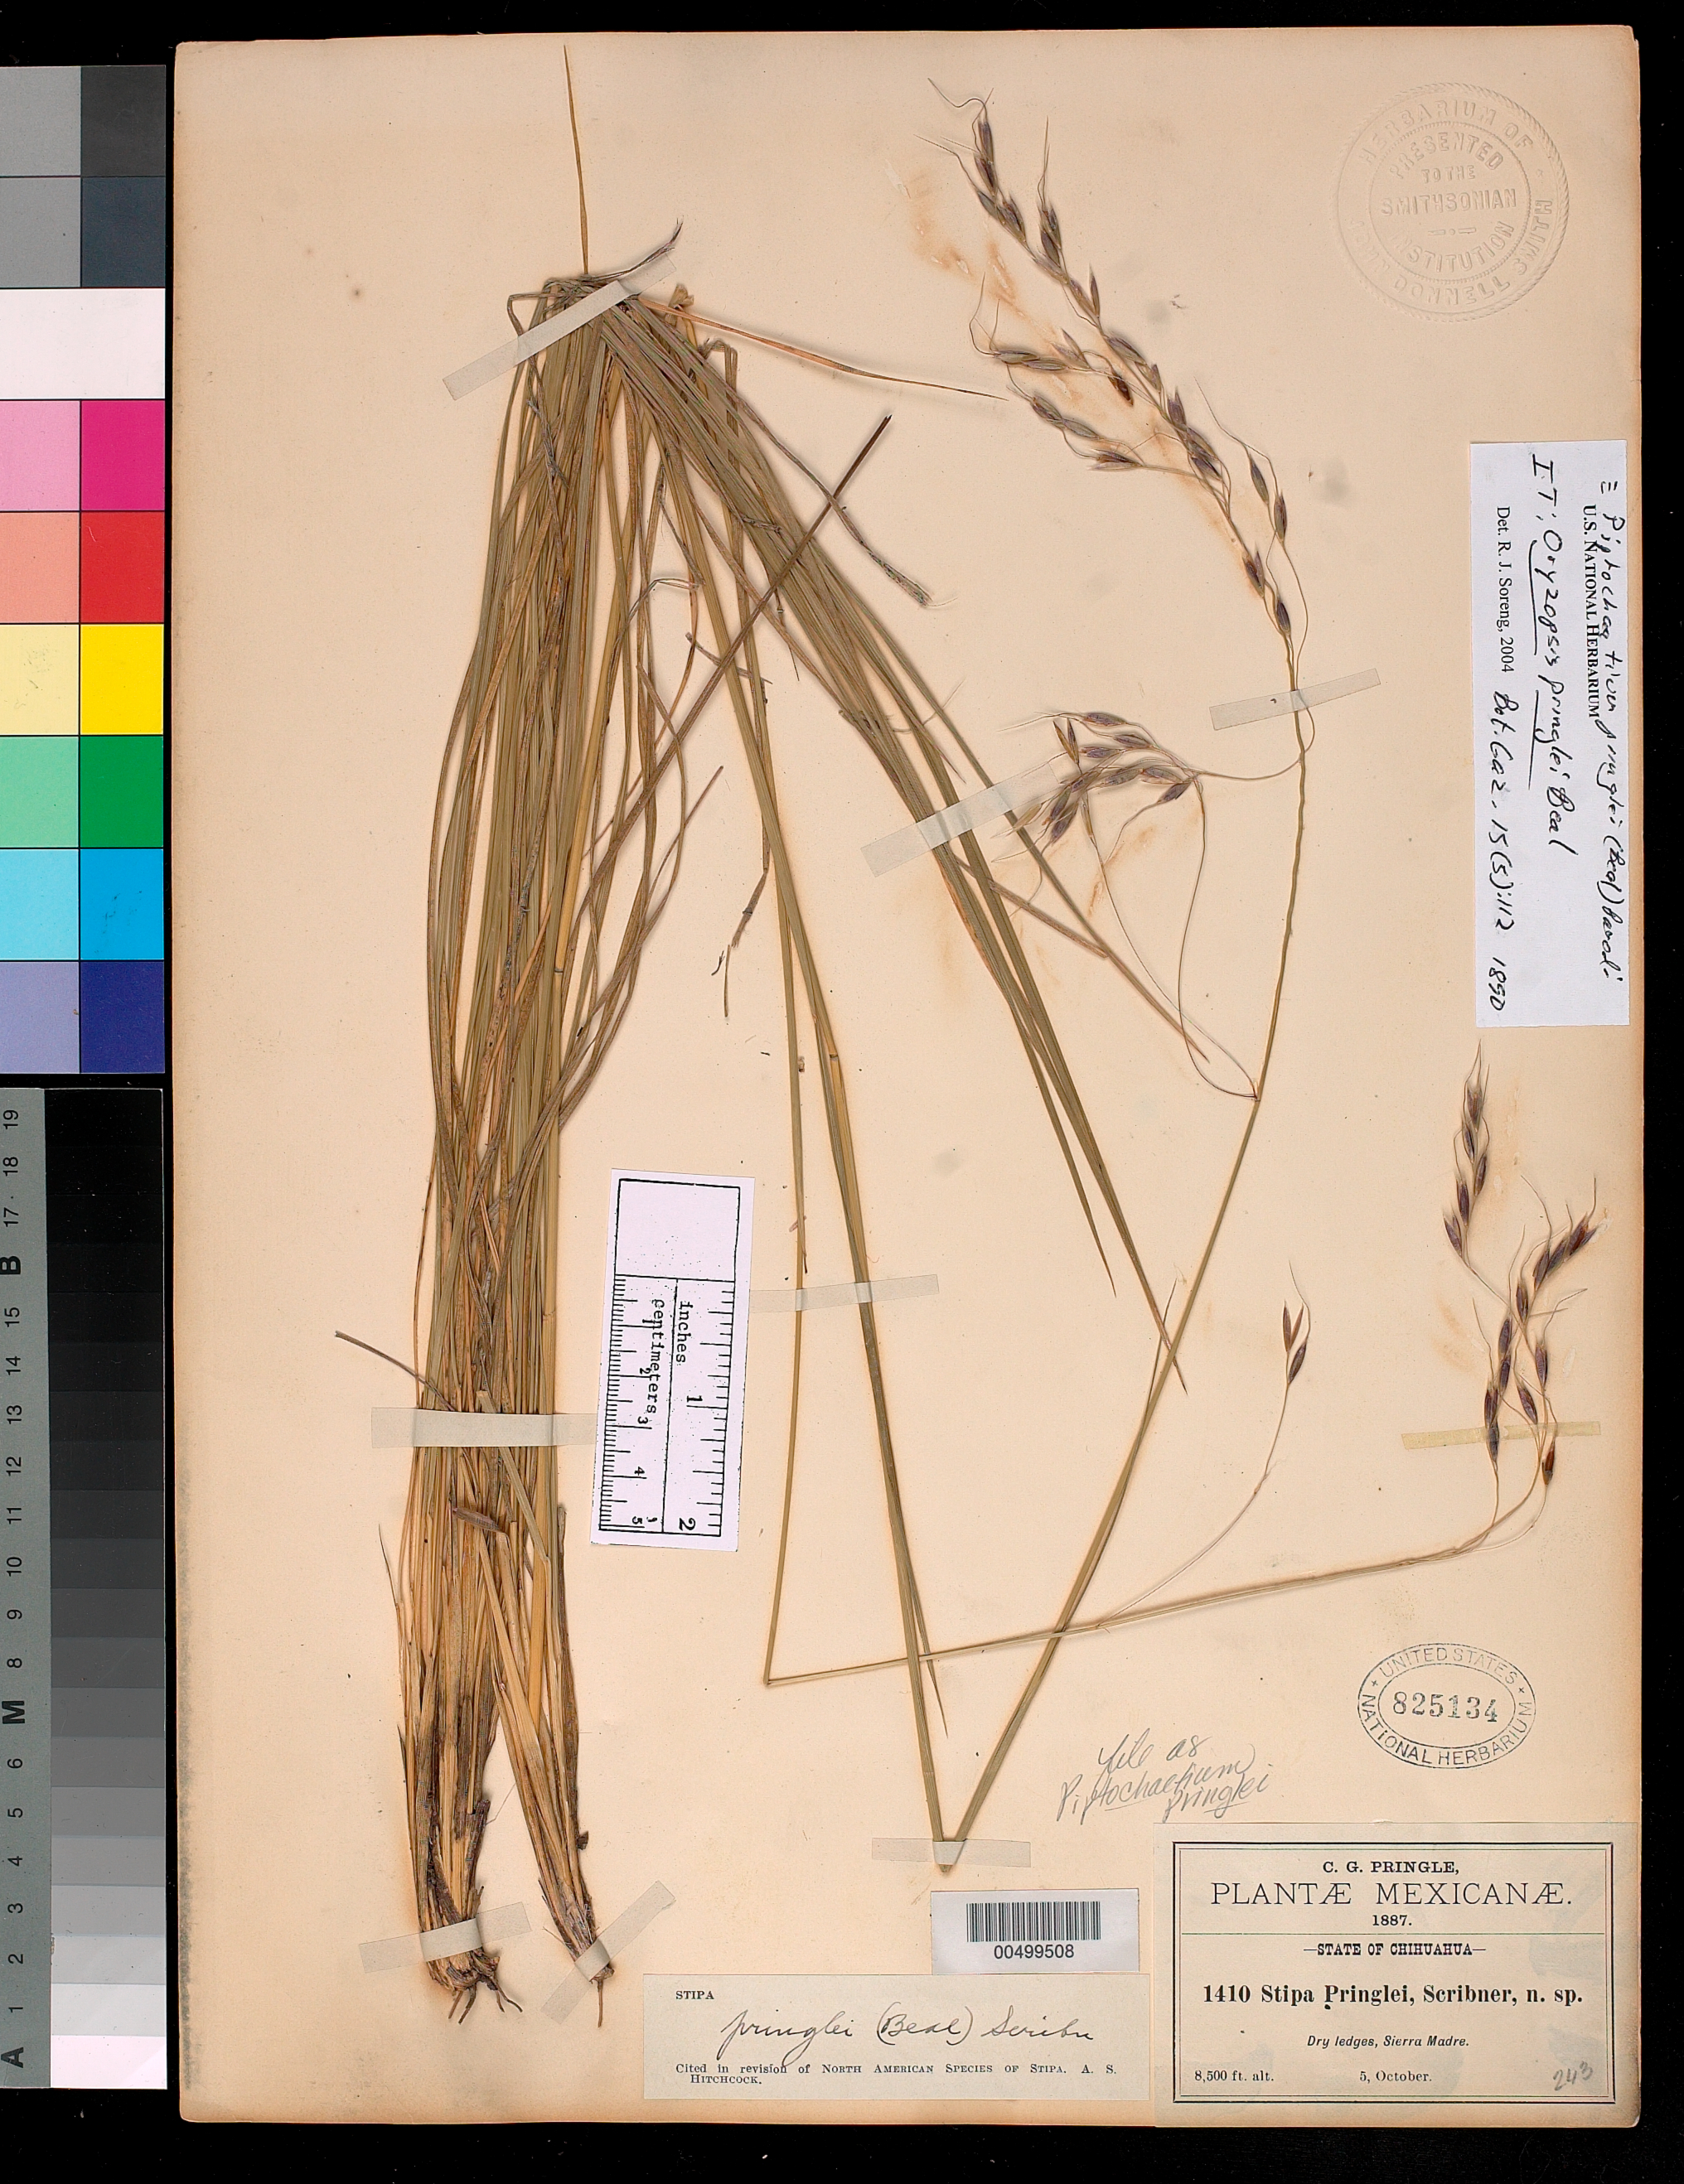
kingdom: Plantae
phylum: Tracheophyta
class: Liliopsida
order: Poales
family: Poaceae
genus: Oryzopsis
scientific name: Oryzopsis pringlei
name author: W.J. Beal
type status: Isotype; Isosyntype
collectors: C. G. Pringle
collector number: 1410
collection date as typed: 05 Oct 1887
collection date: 1887-10-05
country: Mexico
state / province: Chihuahua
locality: Sierra Madre.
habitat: Dry ledges.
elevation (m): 2591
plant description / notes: Cited 2003 by Soreng et al., Contr. U.S. Nat. Herb. 48: 472.; Also an isotype of Oryzopsis erecta Beal (nom. illeg.); also an isosyntype of Stipa pringlei Scribner ex Vasey; Based on same type as Oryzopsis pringlei Beal (1890) but makes no reference to that name or publication.; Also an isotype of Oryzopsis pringlei Beal; also an isotype of Oryzopsis erecta Beal; As "O. erecta (Scribn.)". Based on same type of Oryzopsis pringlei Beal (1890, making reference to that publication but not citing name) and Stipa pringlei Scribner [ex Vasey] in synonymy.; Also an isotype of Oryzopsis pringlei Beal; also an isosyntype of Stipa pringlei Scribner ex Vasey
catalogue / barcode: US 825134